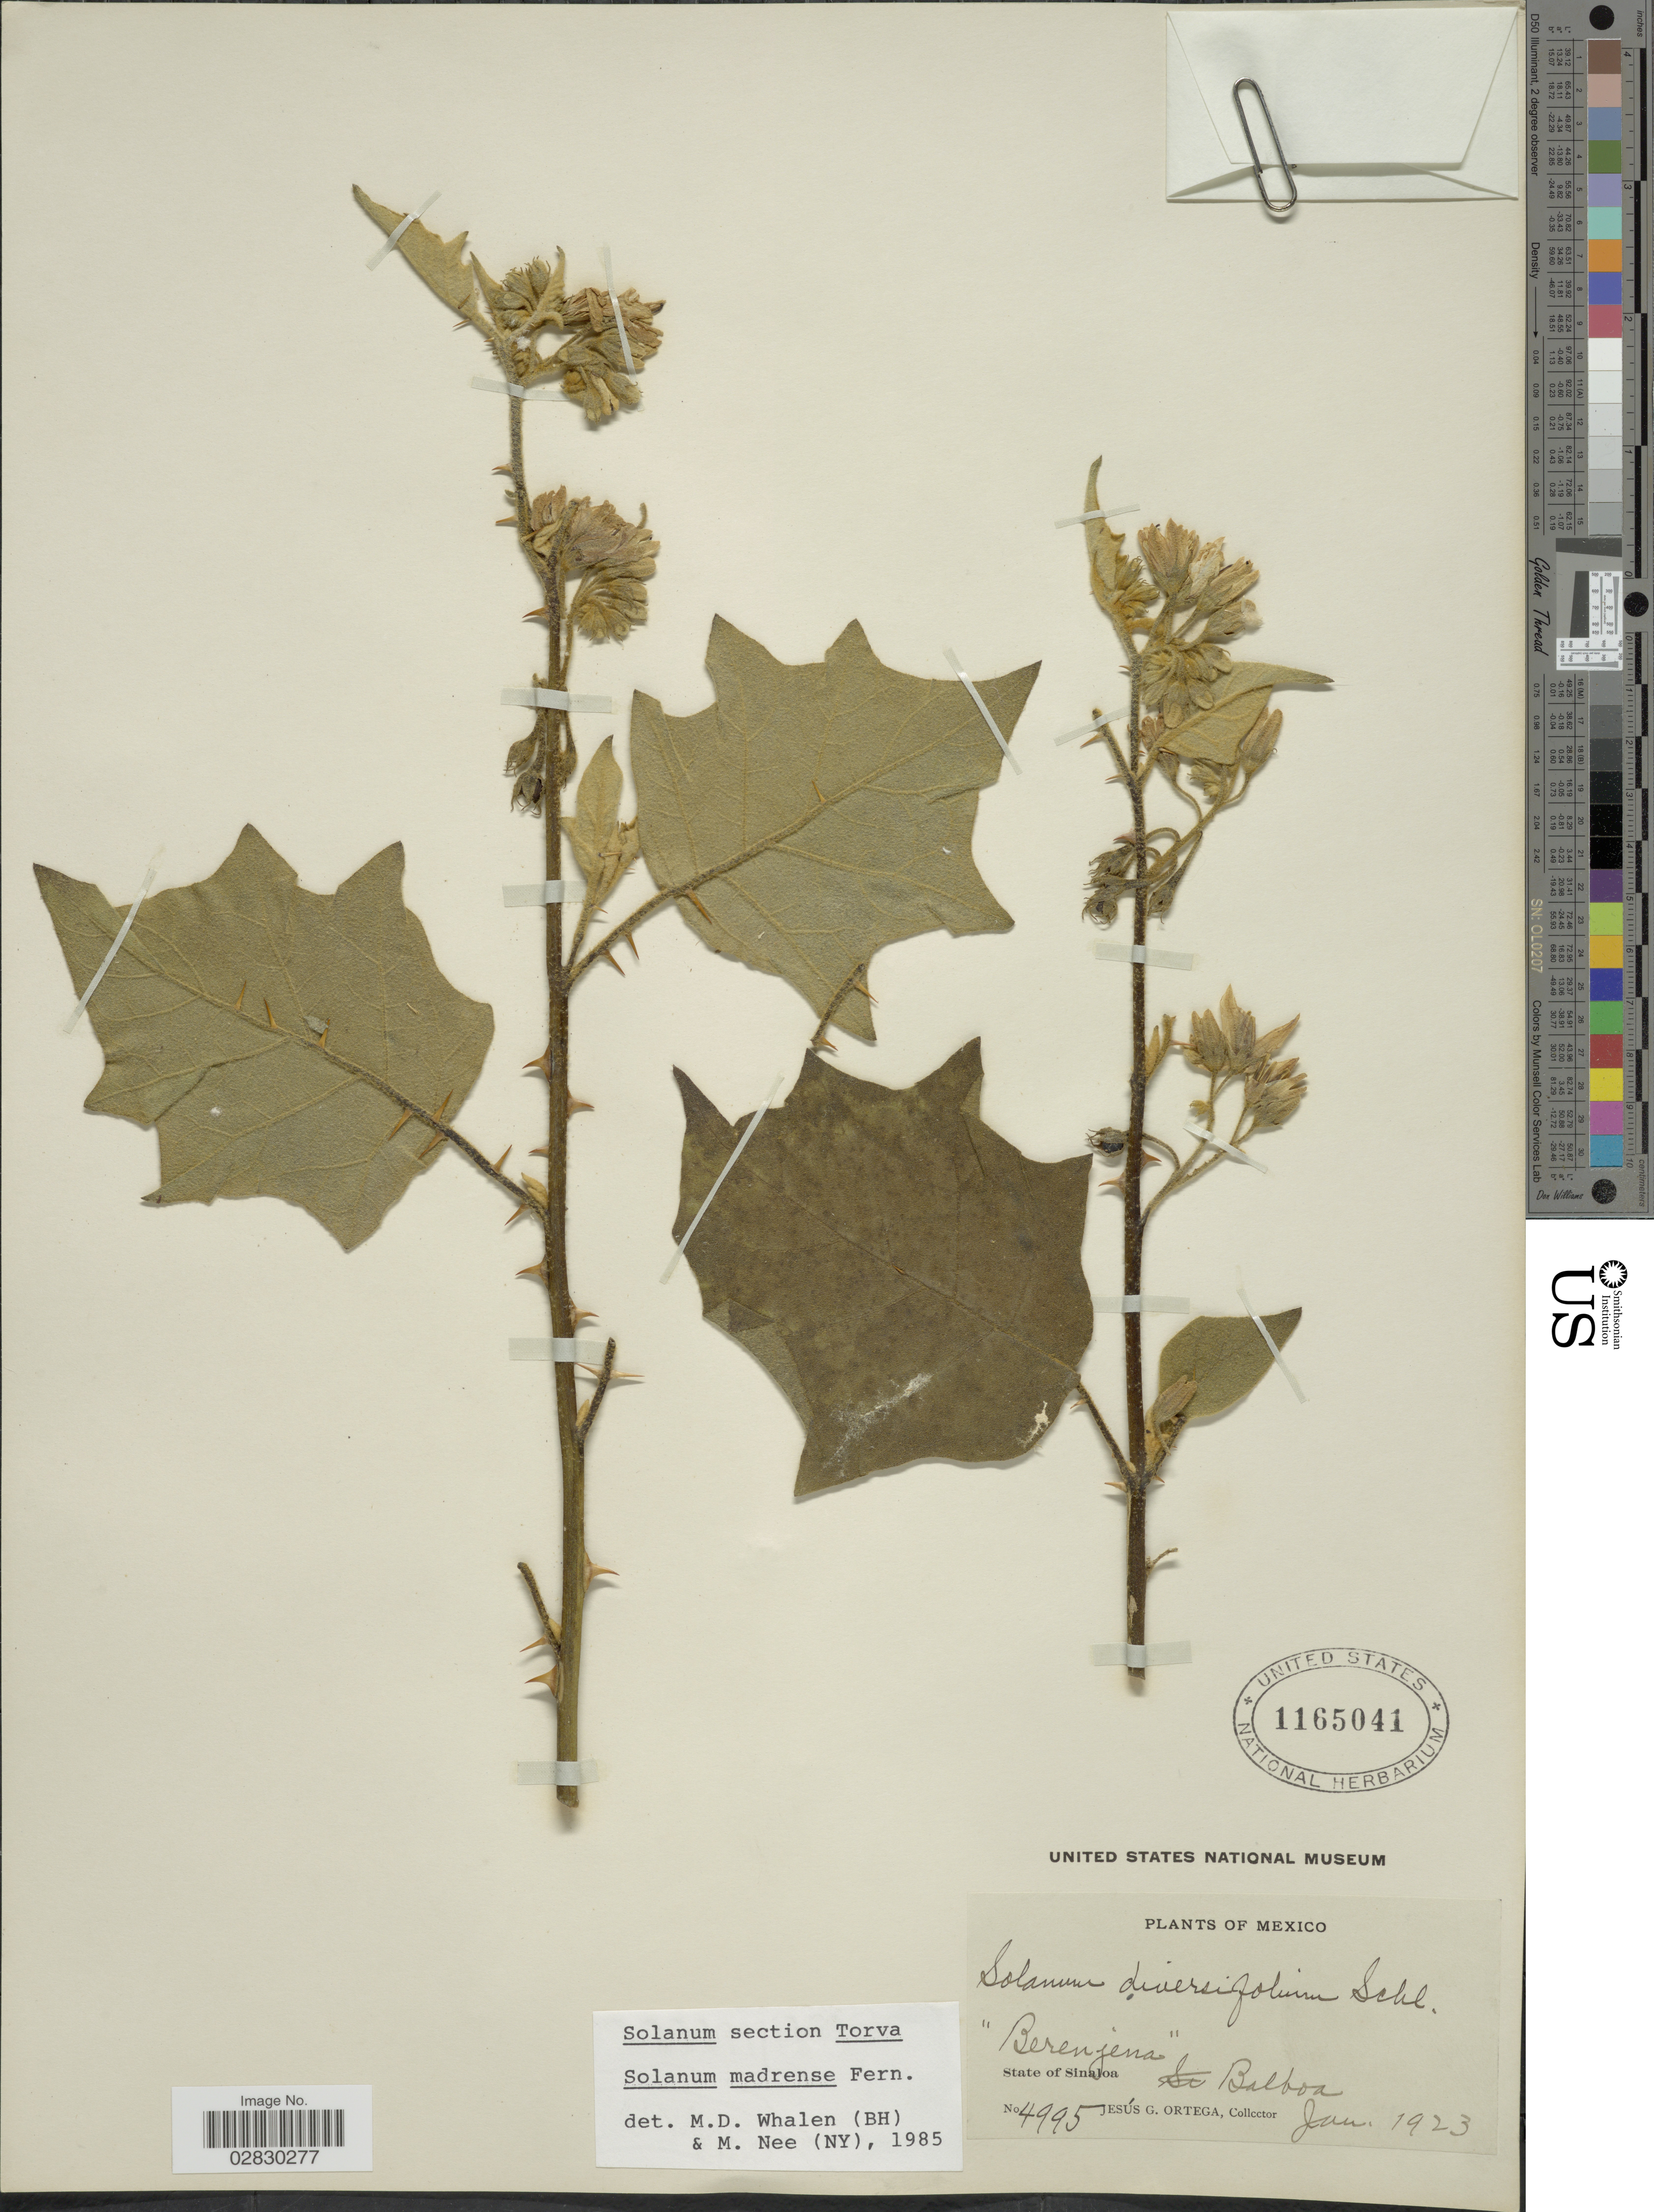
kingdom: Plantae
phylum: Tracheophyta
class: Magnoliopsida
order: Solanales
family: Solanaceae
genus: Solanum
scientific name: Solanum madrense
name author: Fernald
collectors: J. Ortega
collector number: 4995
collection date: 1923-01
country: Mexico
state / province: Sinaloa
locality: Balboa.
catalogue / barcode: US 1165041